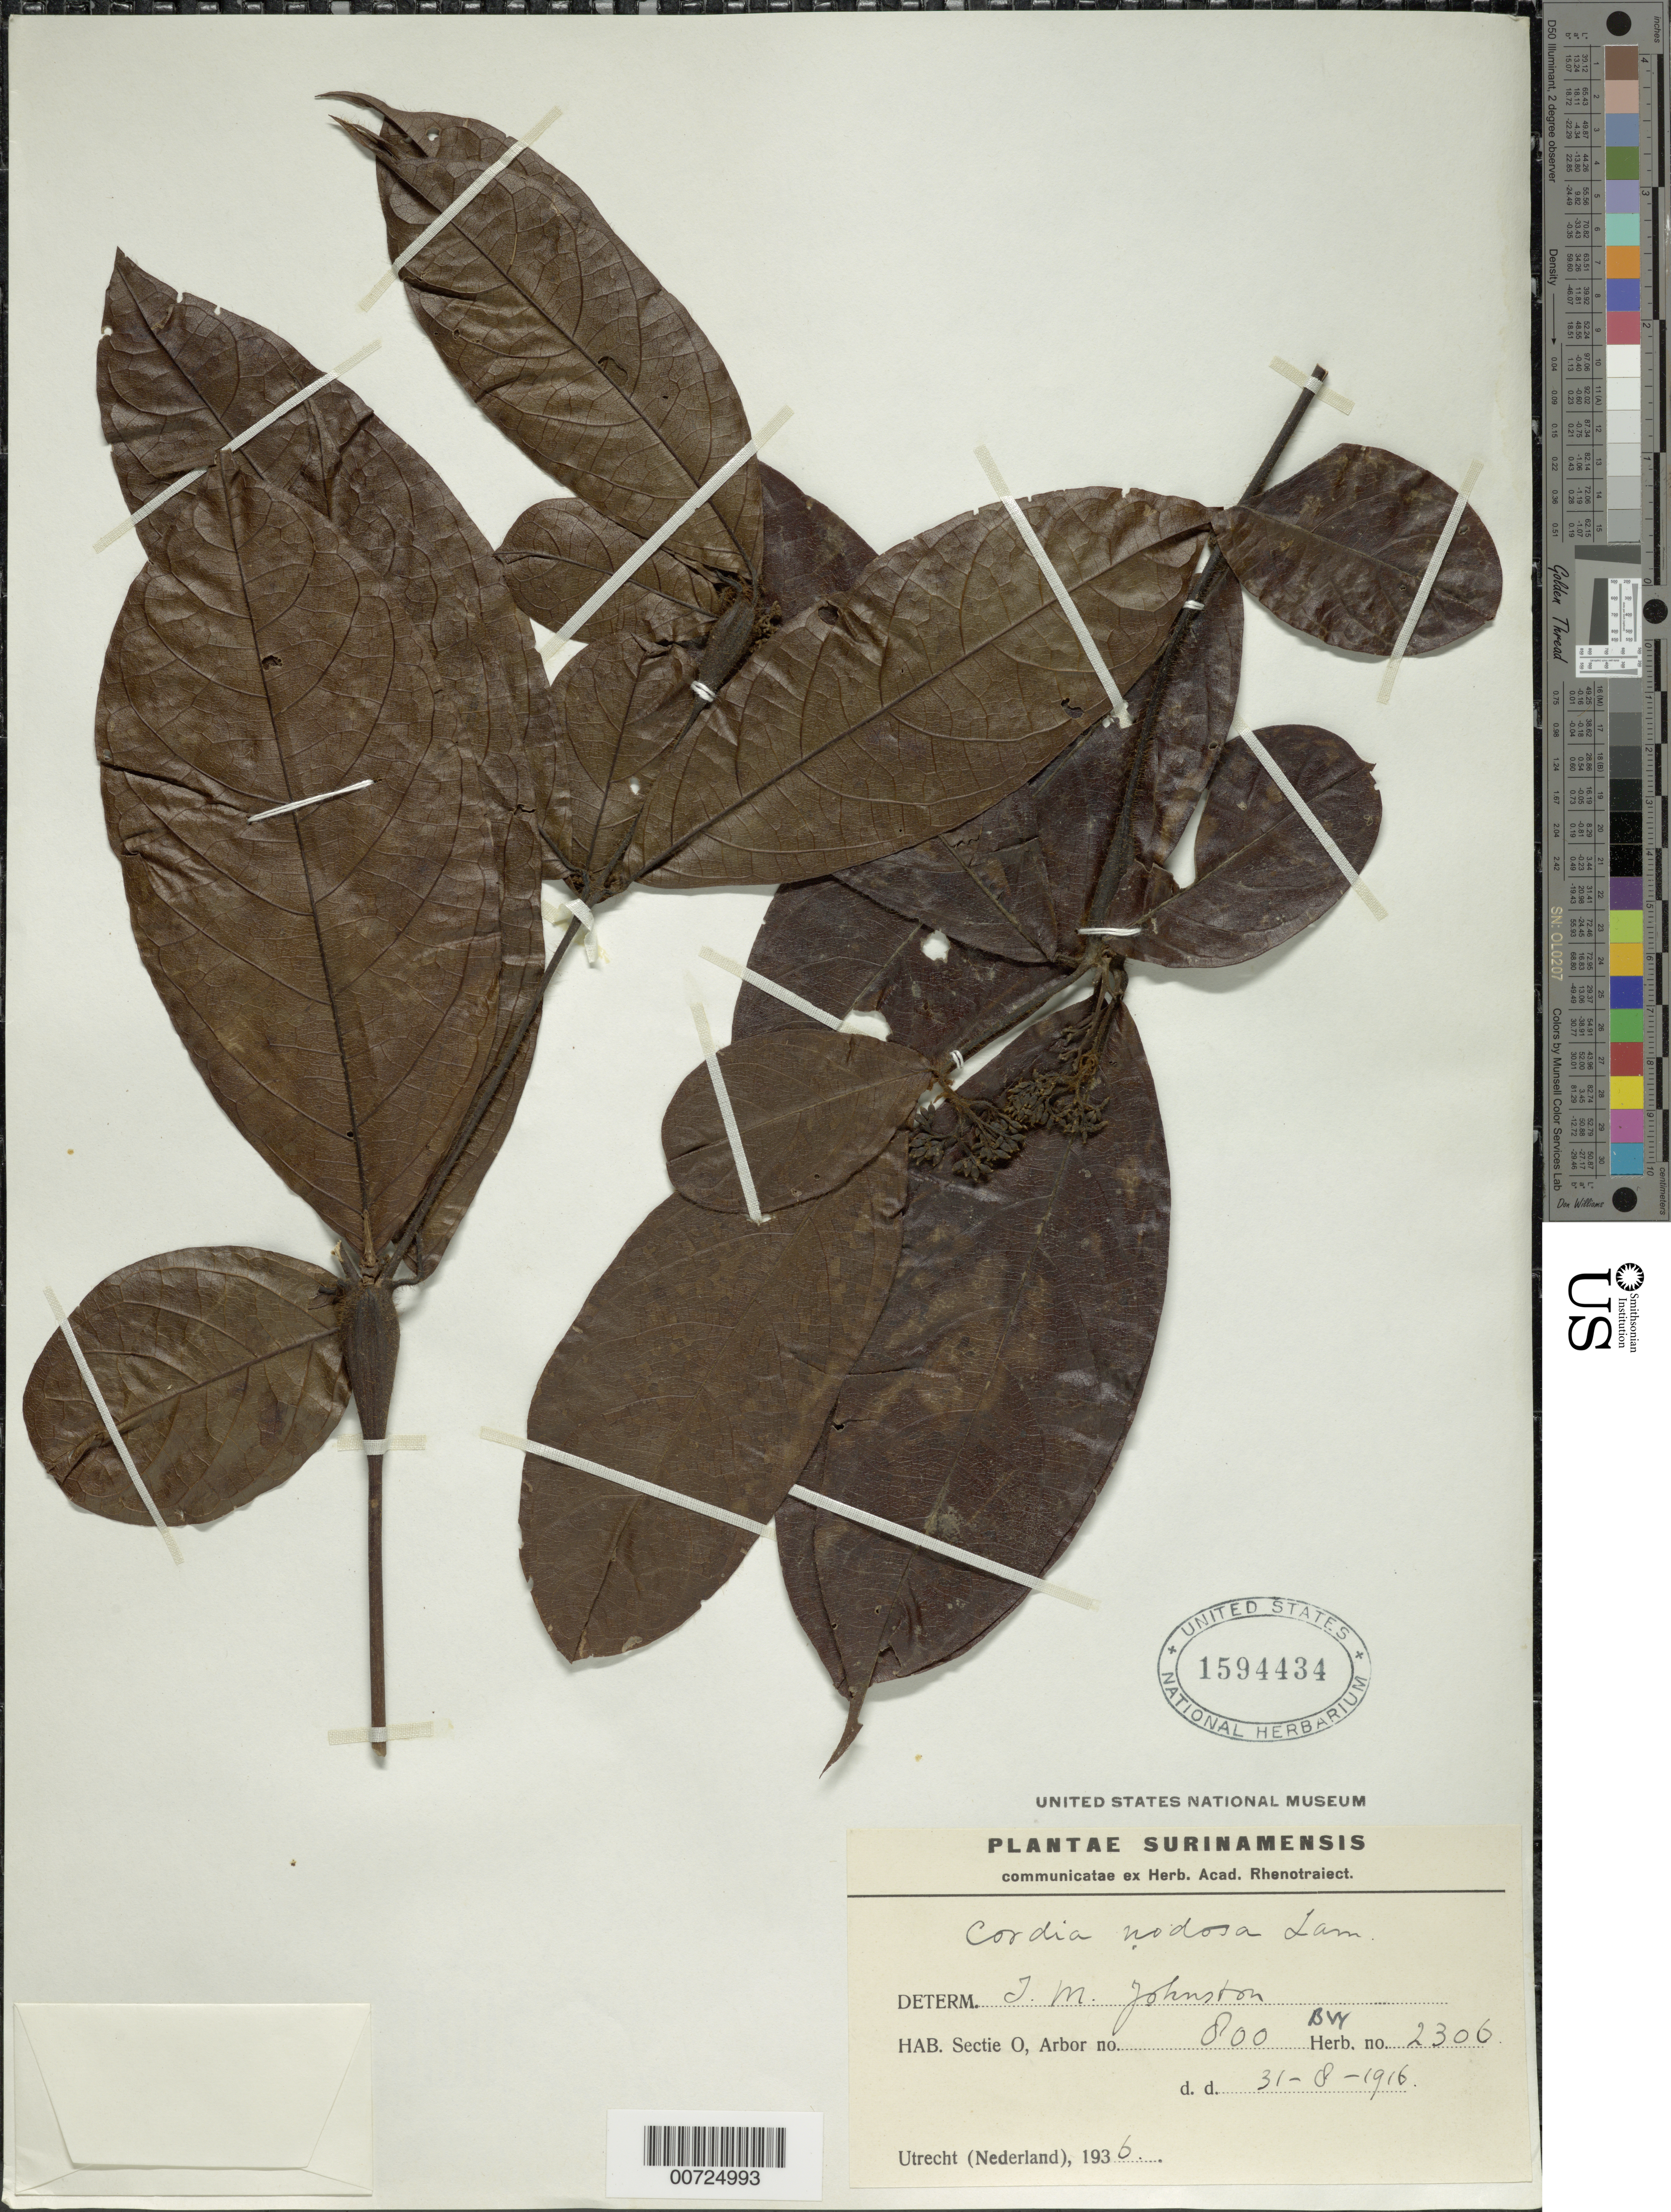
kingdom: Plantae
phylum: Tracheophyta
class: Magnoliopsida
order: Boraginales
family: Cordiaceae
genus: Cordia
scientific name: Cordia nodosa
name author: Lam.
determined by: Johnston, J. M.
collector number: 2306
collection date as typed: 31-Aug-16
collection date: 1916-08-31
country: Suriname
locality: Sectie O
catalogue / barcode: US 1594434